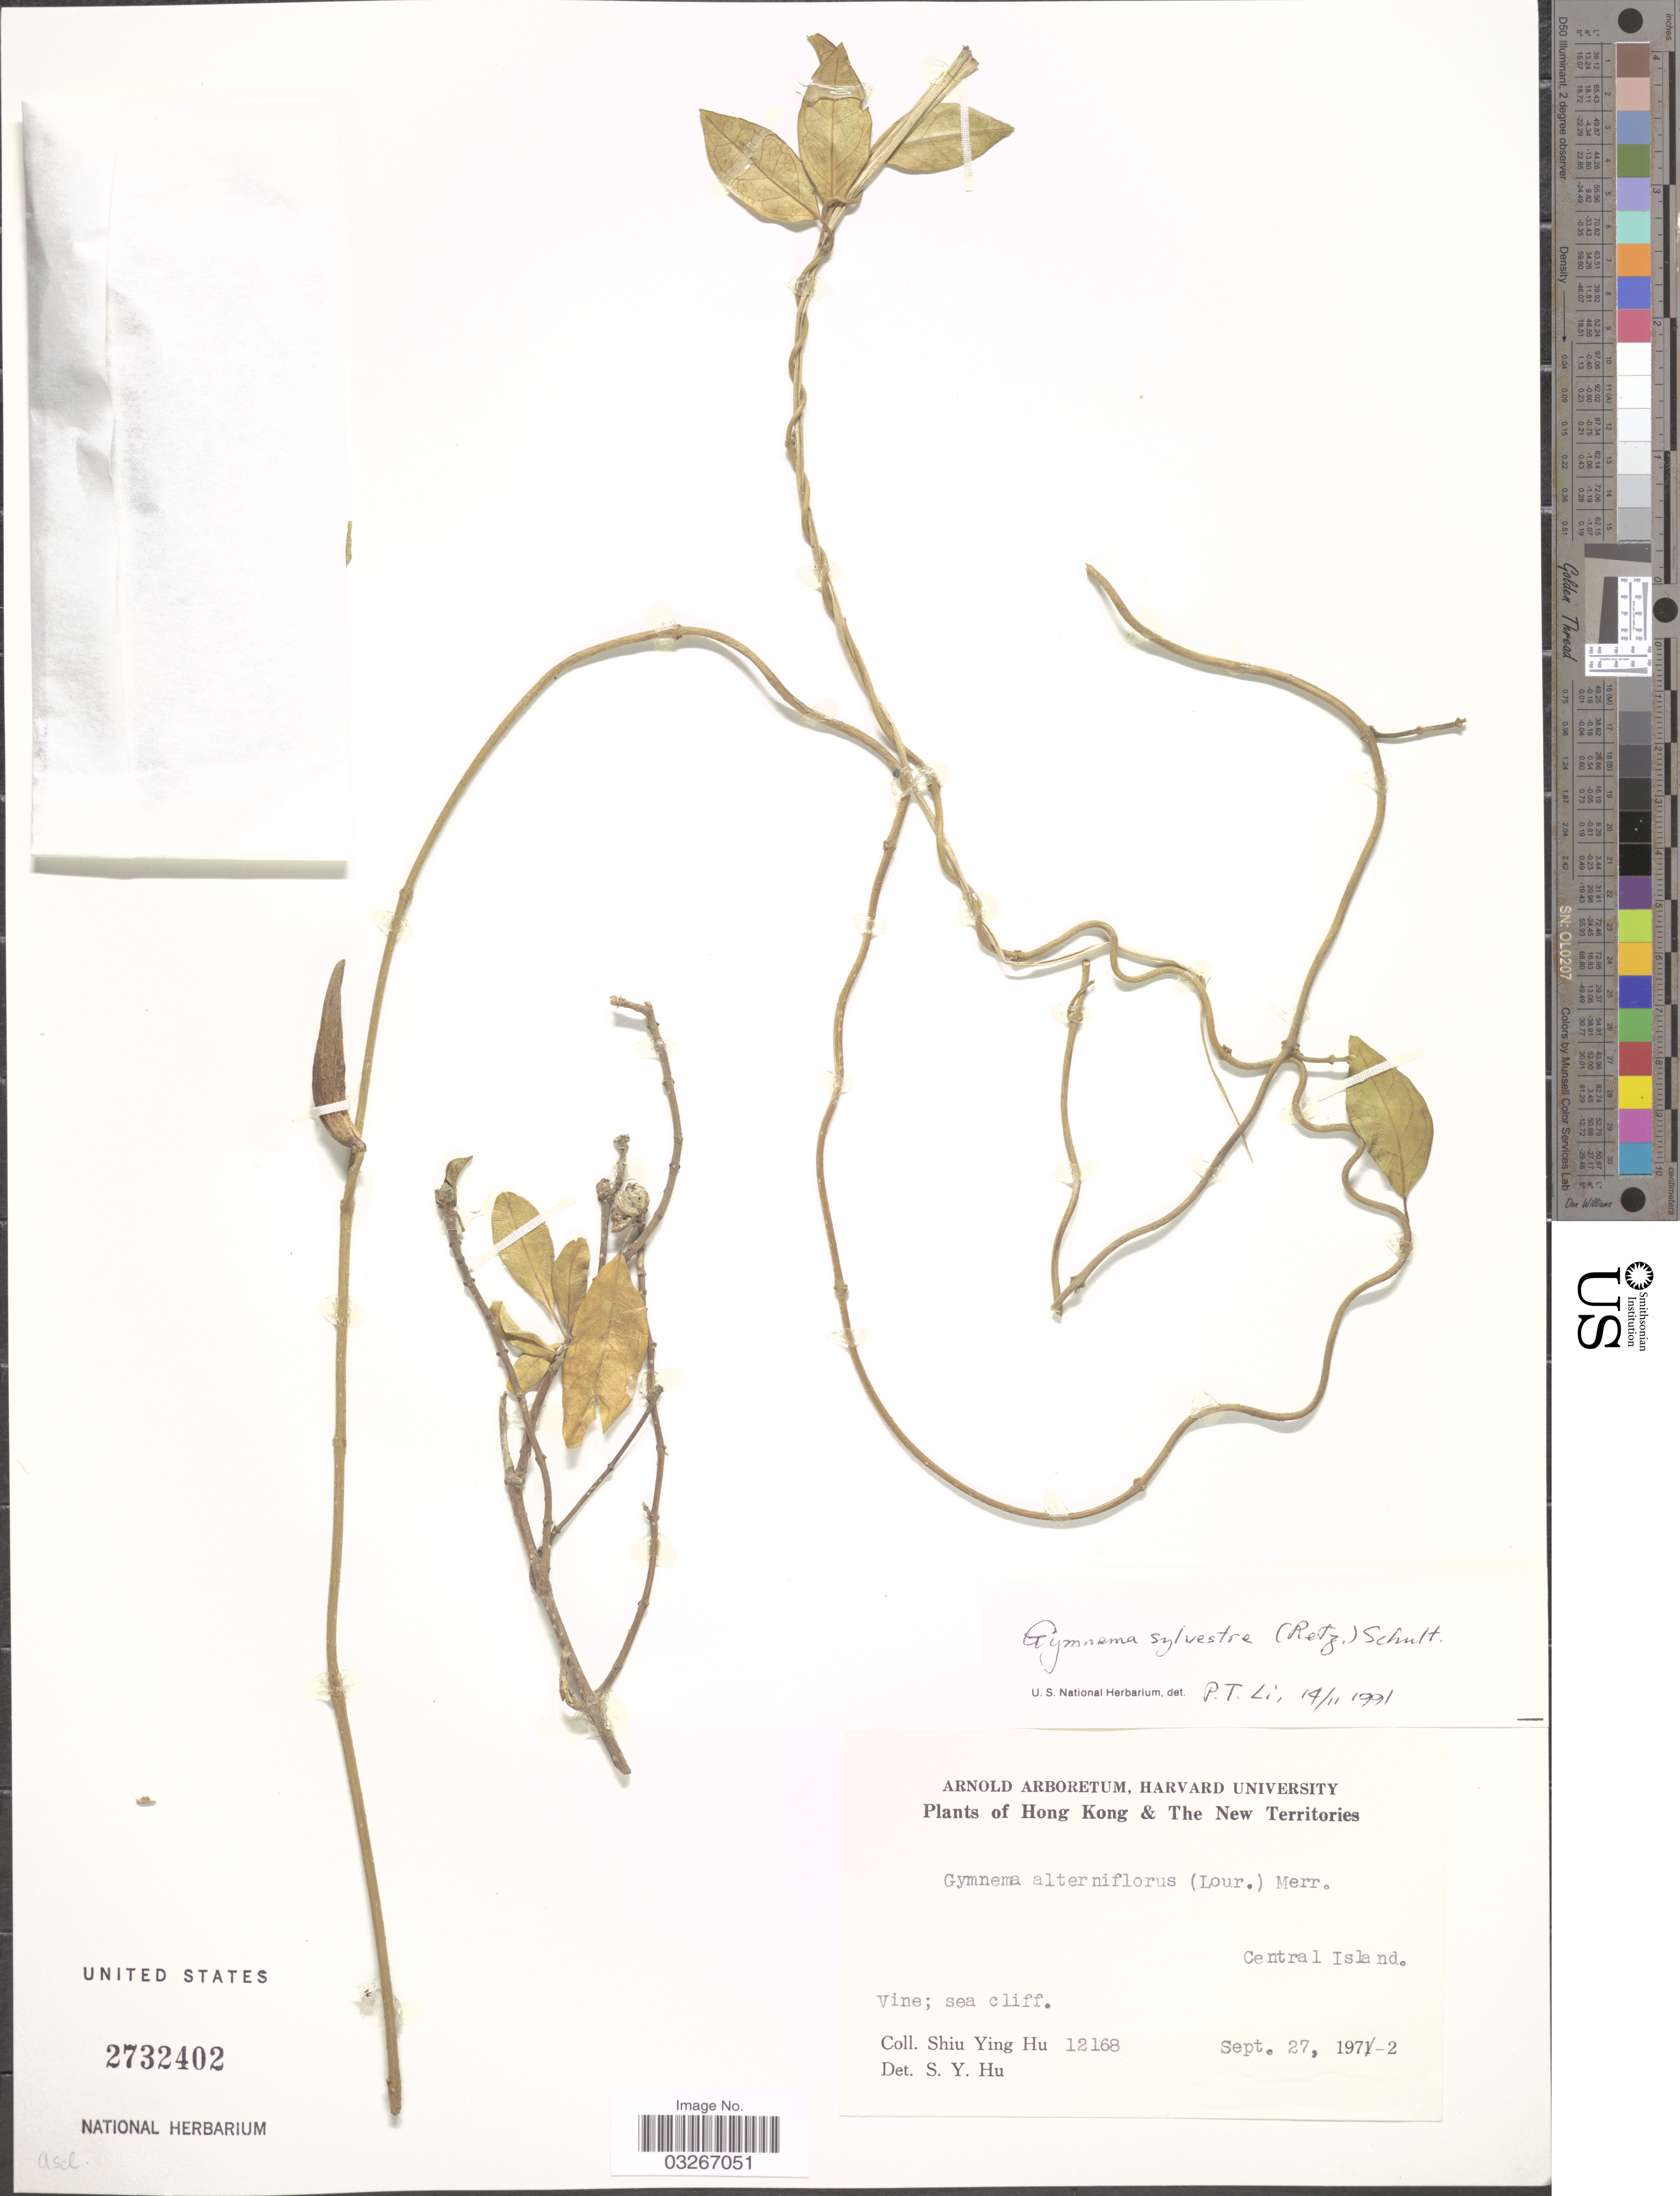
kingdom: Plantae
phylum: Tracheophyta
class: Magnoliopsida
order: Gentianales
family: Apocynaceae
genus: Gymnema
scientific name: Gymnema sylvestre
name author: (Retz.) R. Br. ex Schult. in Roem. & Schult.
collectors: S. Y. Hu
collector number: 12168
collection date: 1972-09-27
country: China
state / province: Hong Kong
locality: Hong Kong & The New Territories. Central Island.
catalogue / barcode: US 2732402